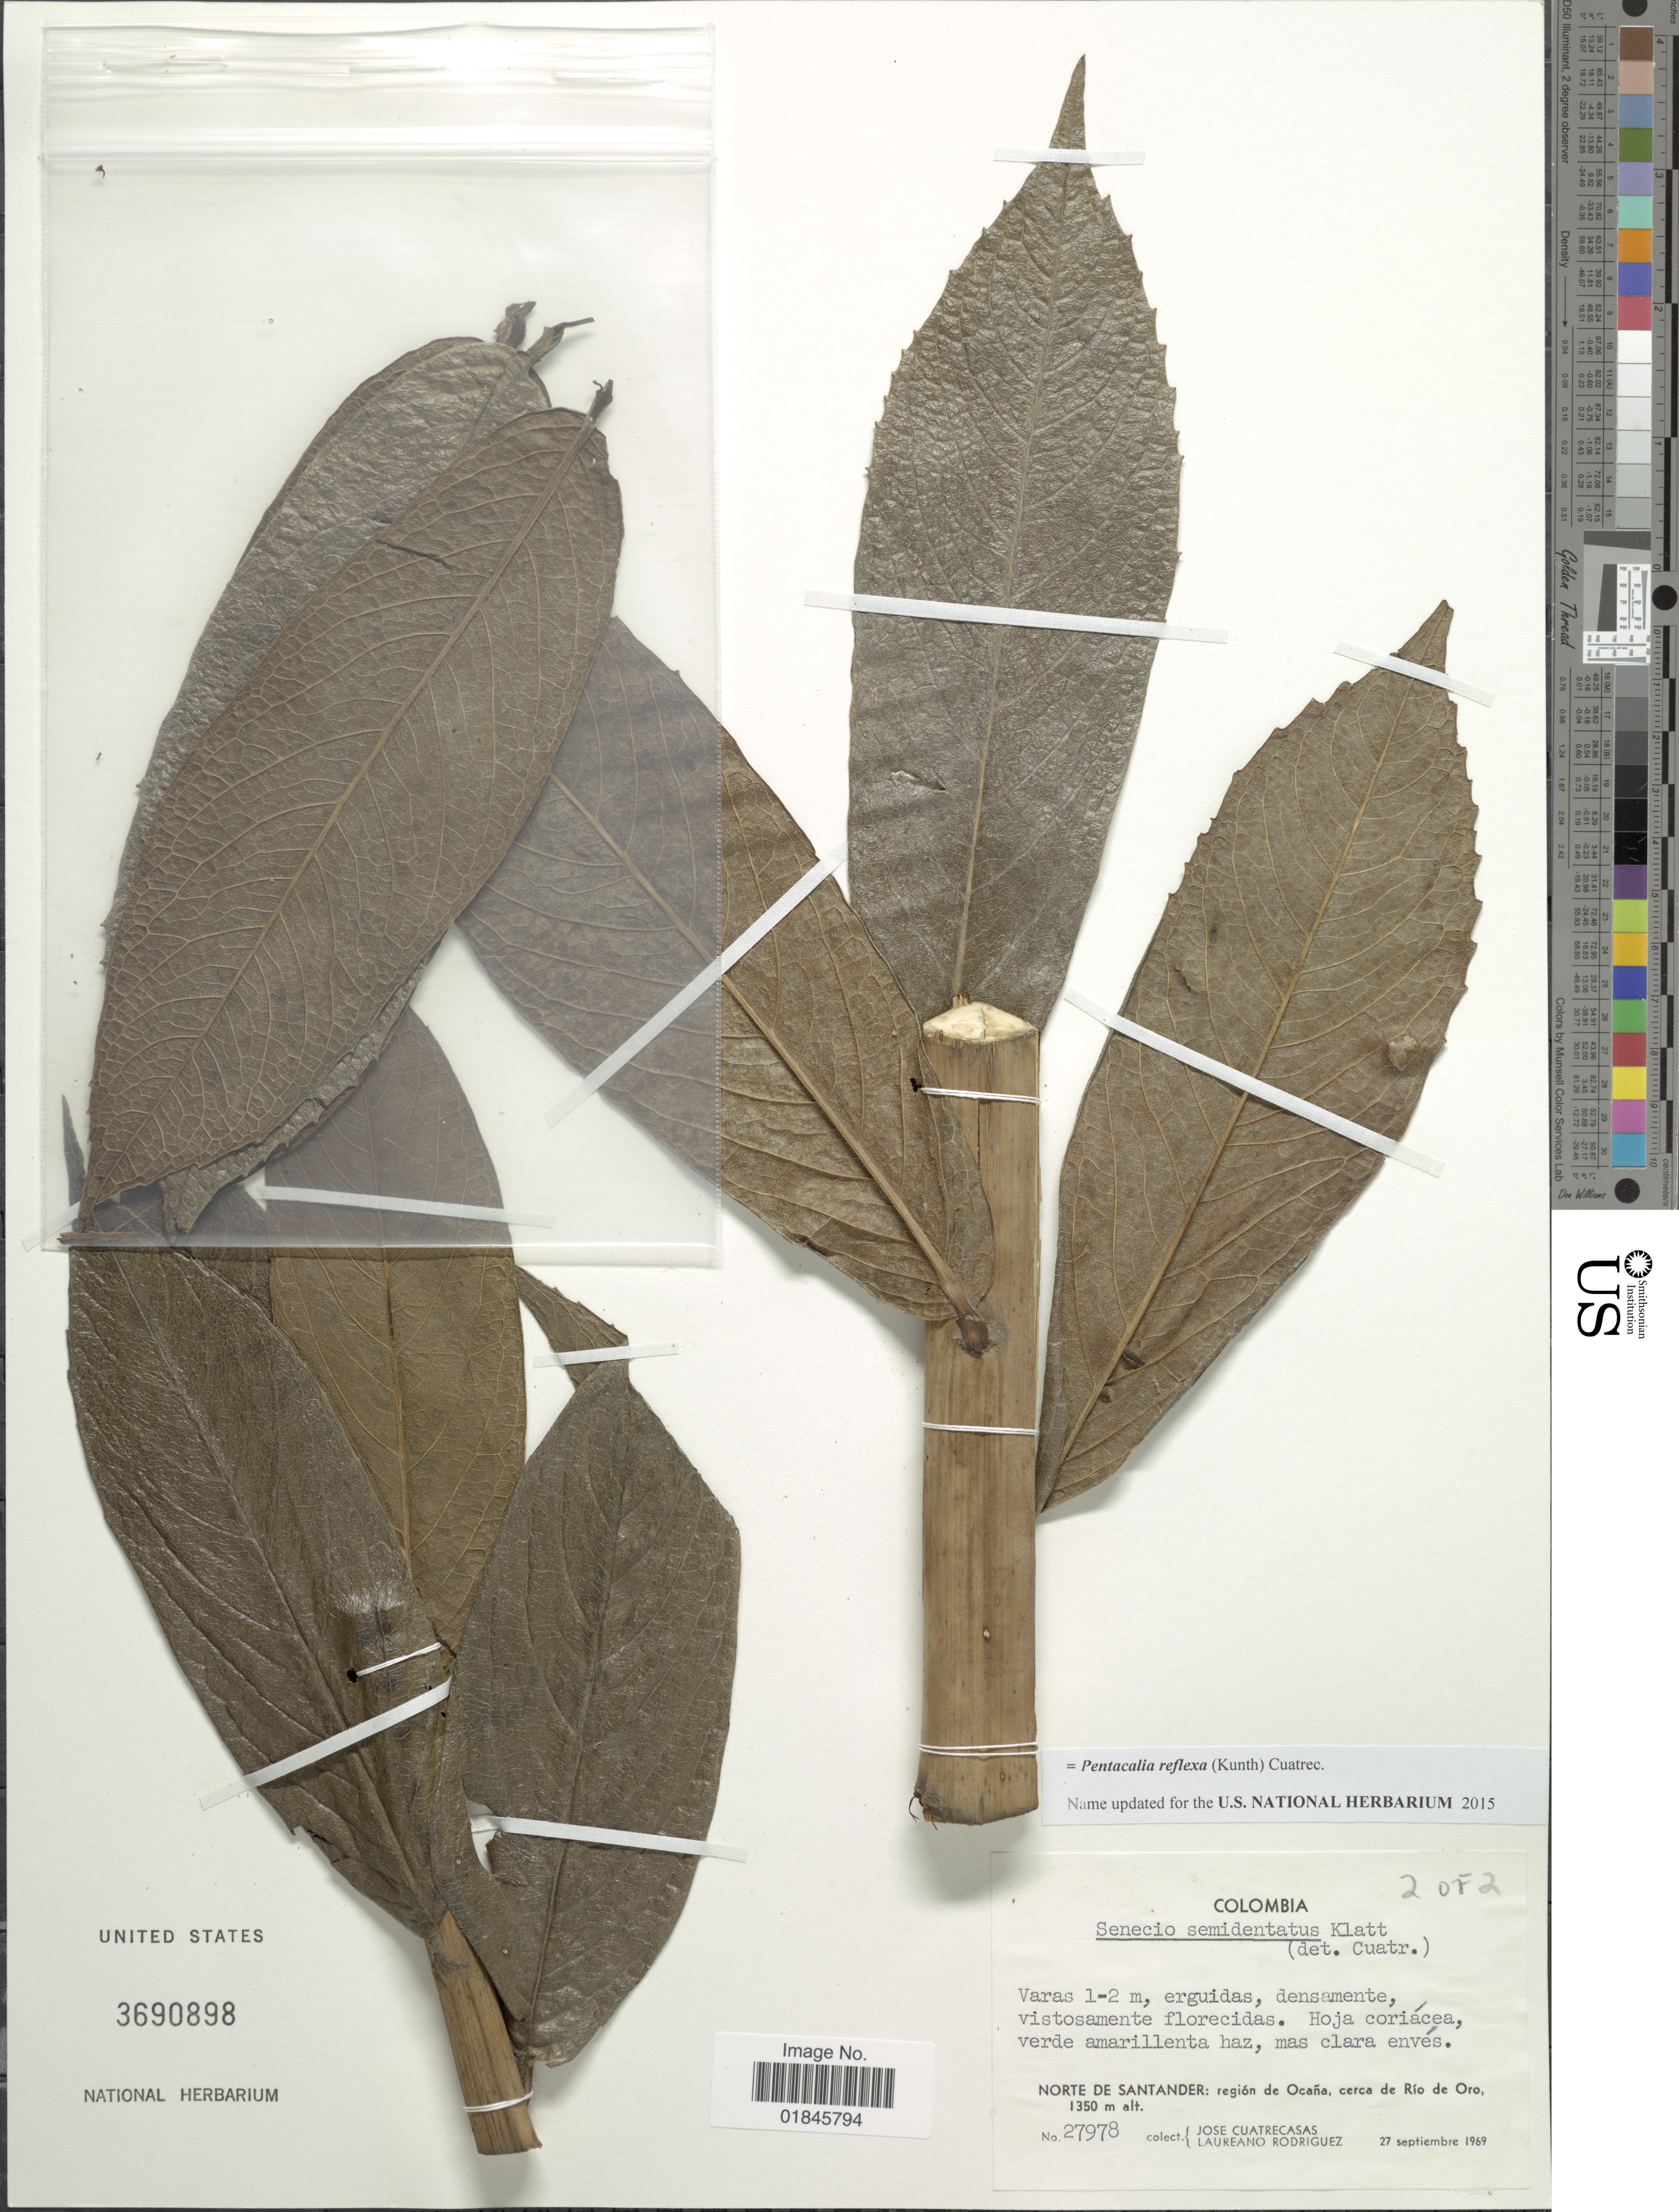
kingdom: Plantae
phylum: Tracheophyta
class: Magnoliopsida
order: Asterales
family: Asteraceae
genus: Pentacalia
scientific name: Pentacalia reflexa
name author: (Kunth) Cuatrec.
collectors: J. Cuatrecasas & L. Rodriguez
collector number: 27978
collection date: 1969-09-27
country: Colombia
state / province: Norte de Santander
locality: Norte de Santander: región de Ocaña, cerca de Río de Oro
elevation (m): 1350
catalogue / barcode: US 3690898